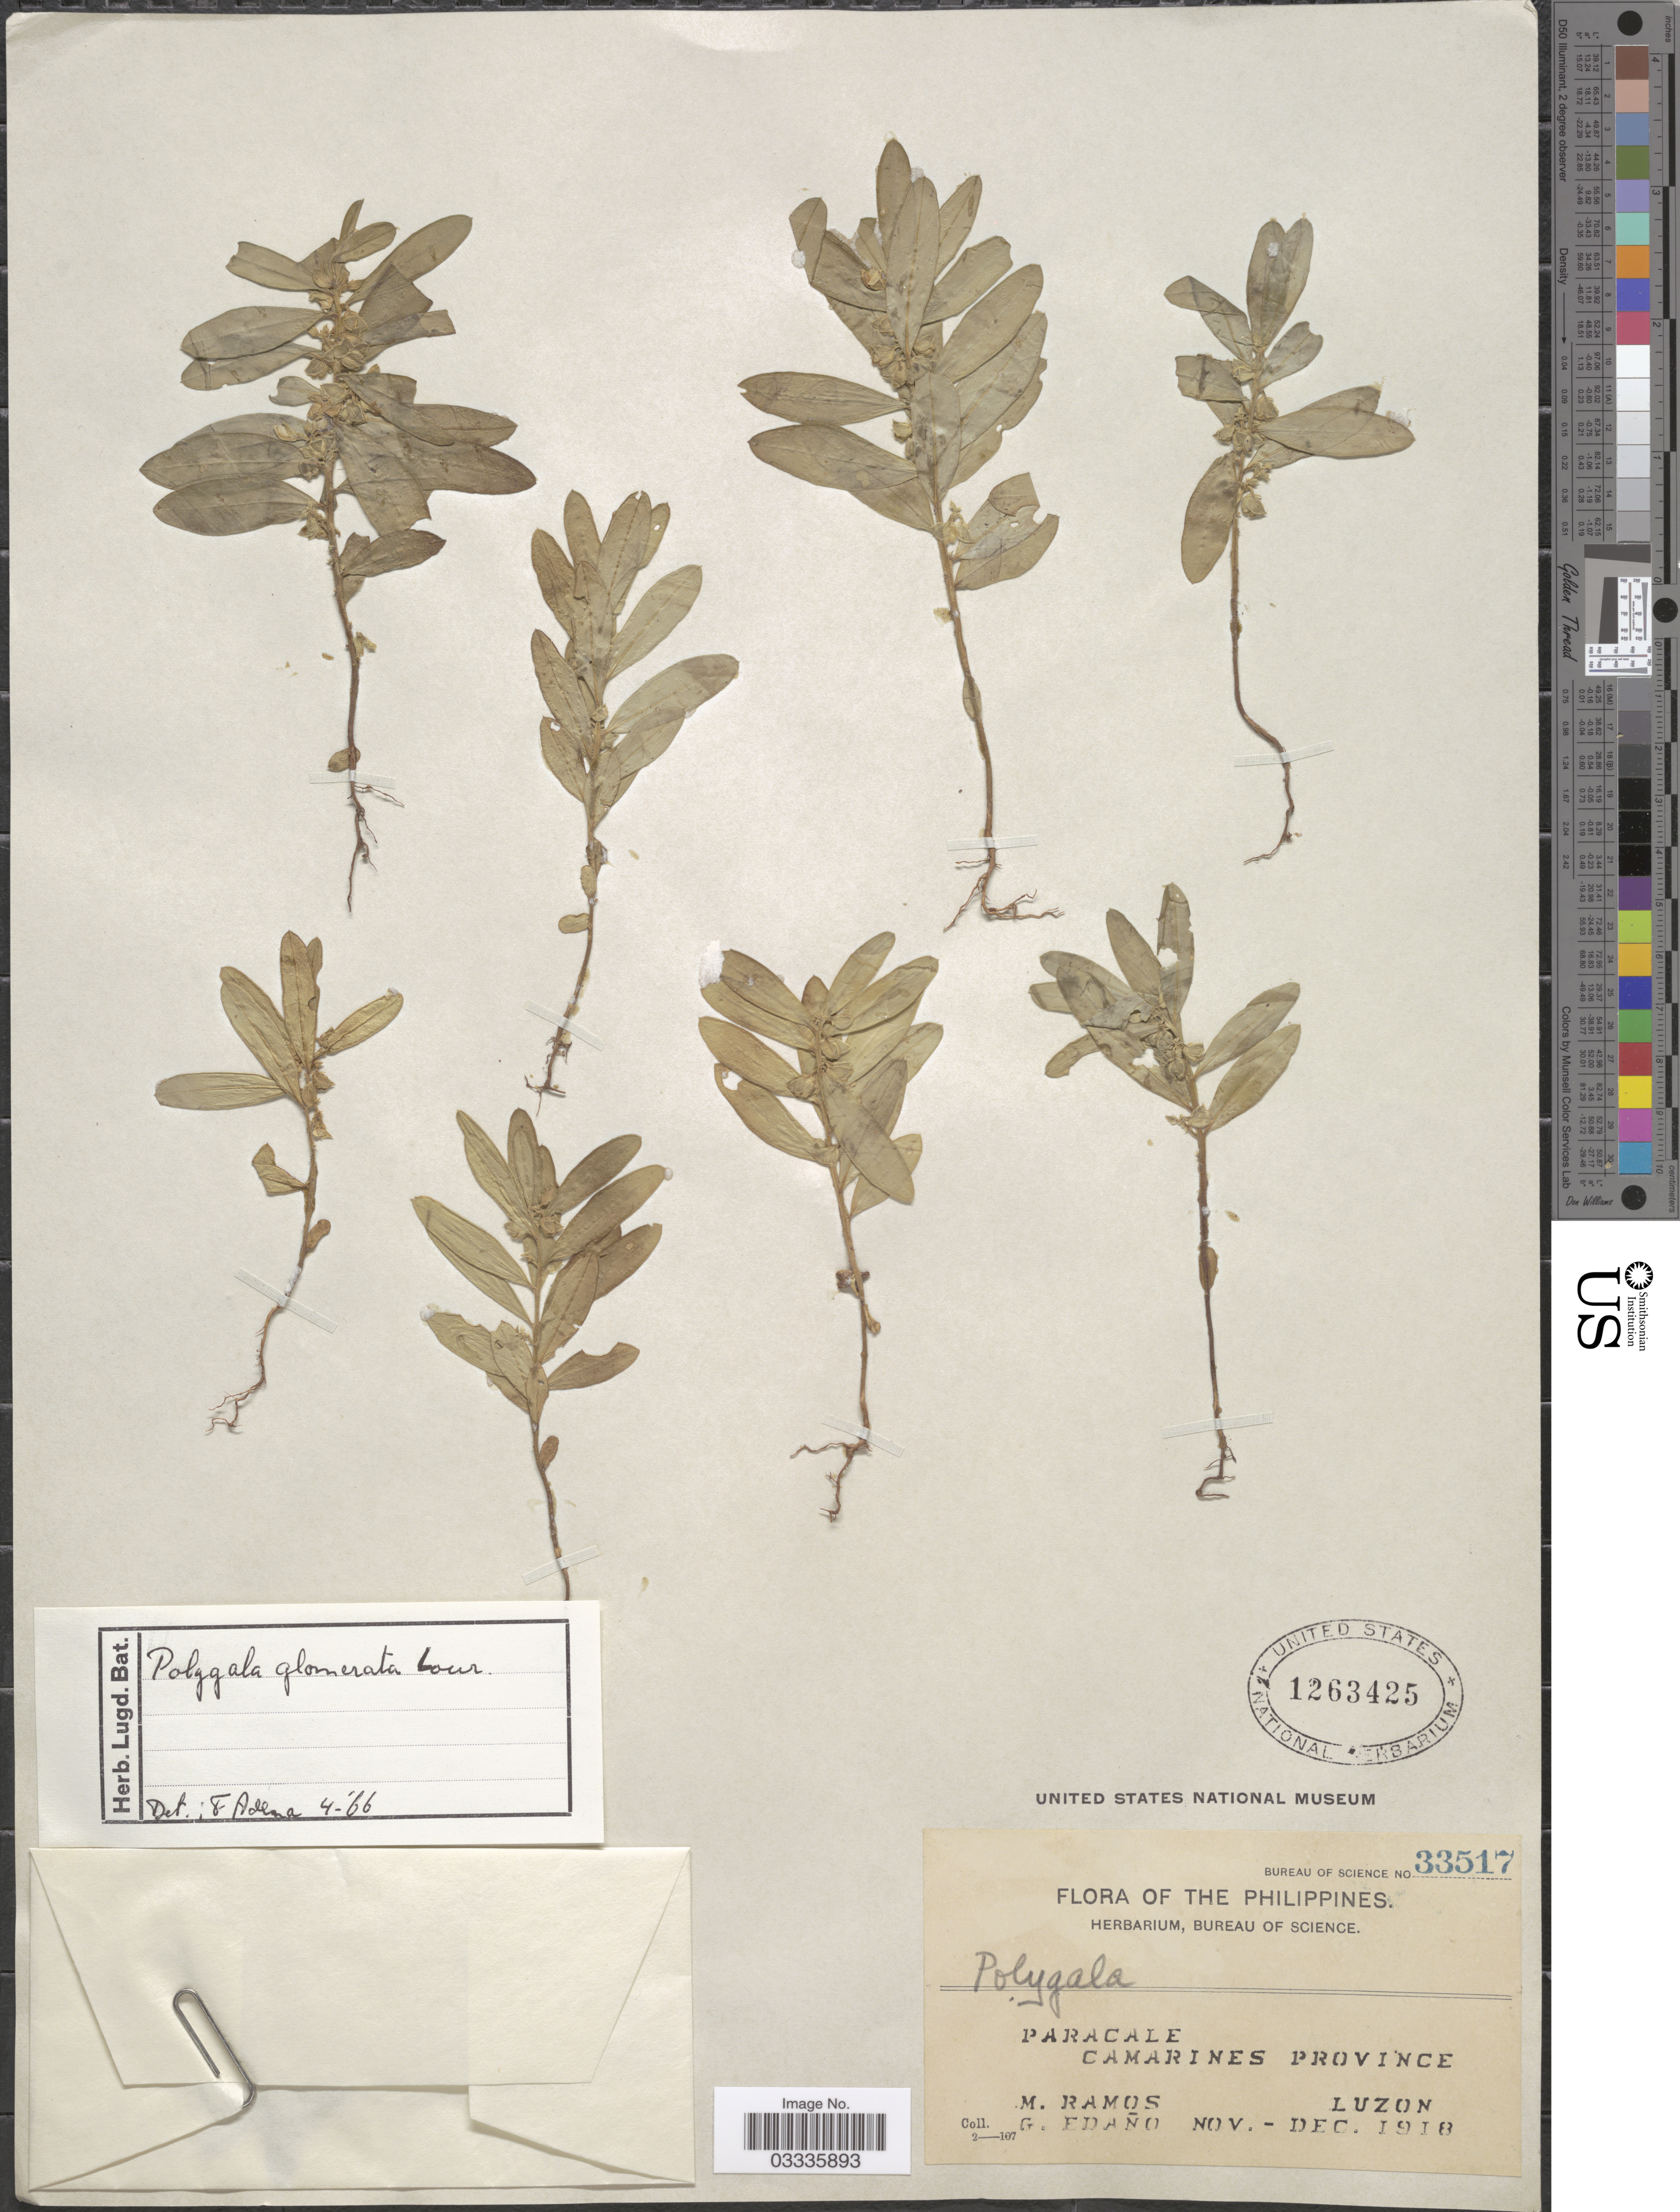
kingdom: Plantae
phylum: Tracheophyta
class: Magnoliopsida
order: Fabales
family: Polygalaceae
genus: Polygala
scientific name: Polygala glomerata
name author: Lour.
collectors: M. Ramos & G. Edaño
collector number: Bureau of Science 33517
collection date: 1918-11/1918-12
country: Philippines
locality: Paracale. Camarines Province. Luzon.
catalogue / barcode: US 1263425